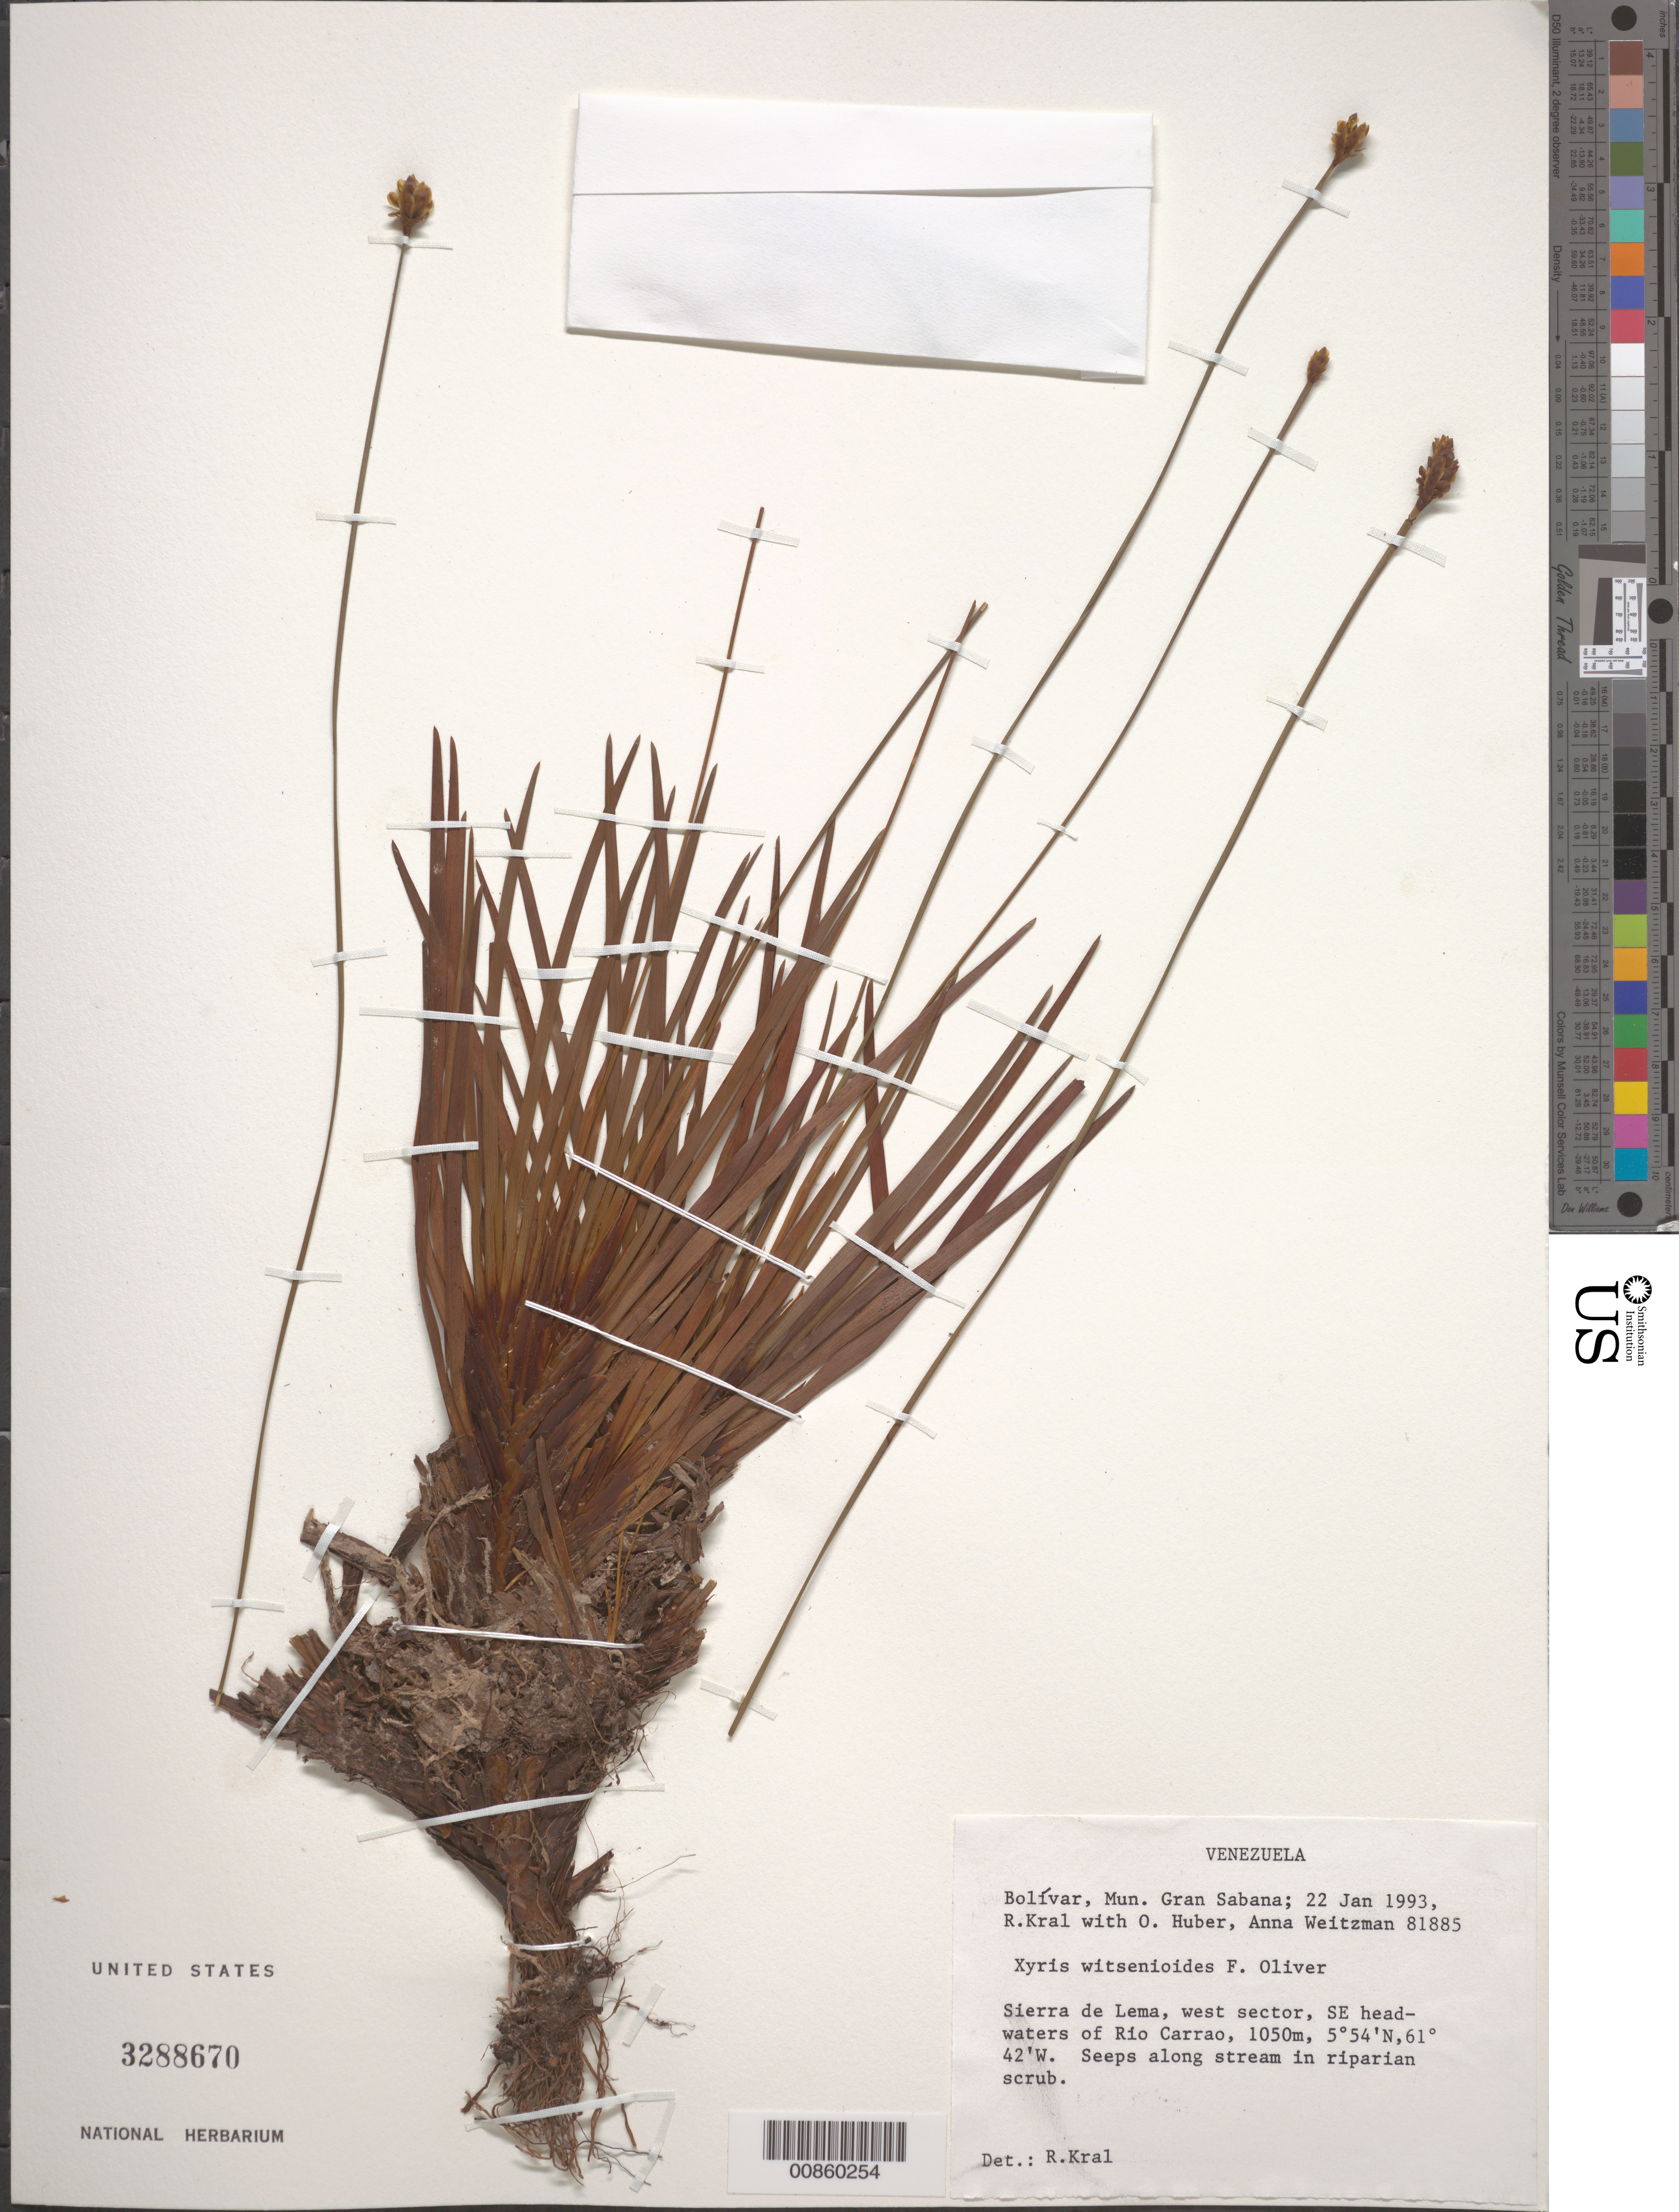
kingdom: Plantae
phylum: Tracheophyta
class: Liliopsida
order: Poales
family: Xyridaceae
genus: Xyris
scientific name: Xyris witsenioides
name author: Oliv. ex Thurn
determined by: Kral, Robert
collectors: R. Kral, O. Huber & A. L. Weitzman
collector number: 81885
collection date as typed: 22-Jan-93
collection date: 1993-01-22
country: Venezuela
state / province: Bolívar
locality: Mun. Gran Sabana; Sierra de Lema, W sector, SE headwaters of Rio Carrao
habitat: Seeps along stream in riparian scrub.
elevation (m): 1050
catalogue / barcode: US 3288670